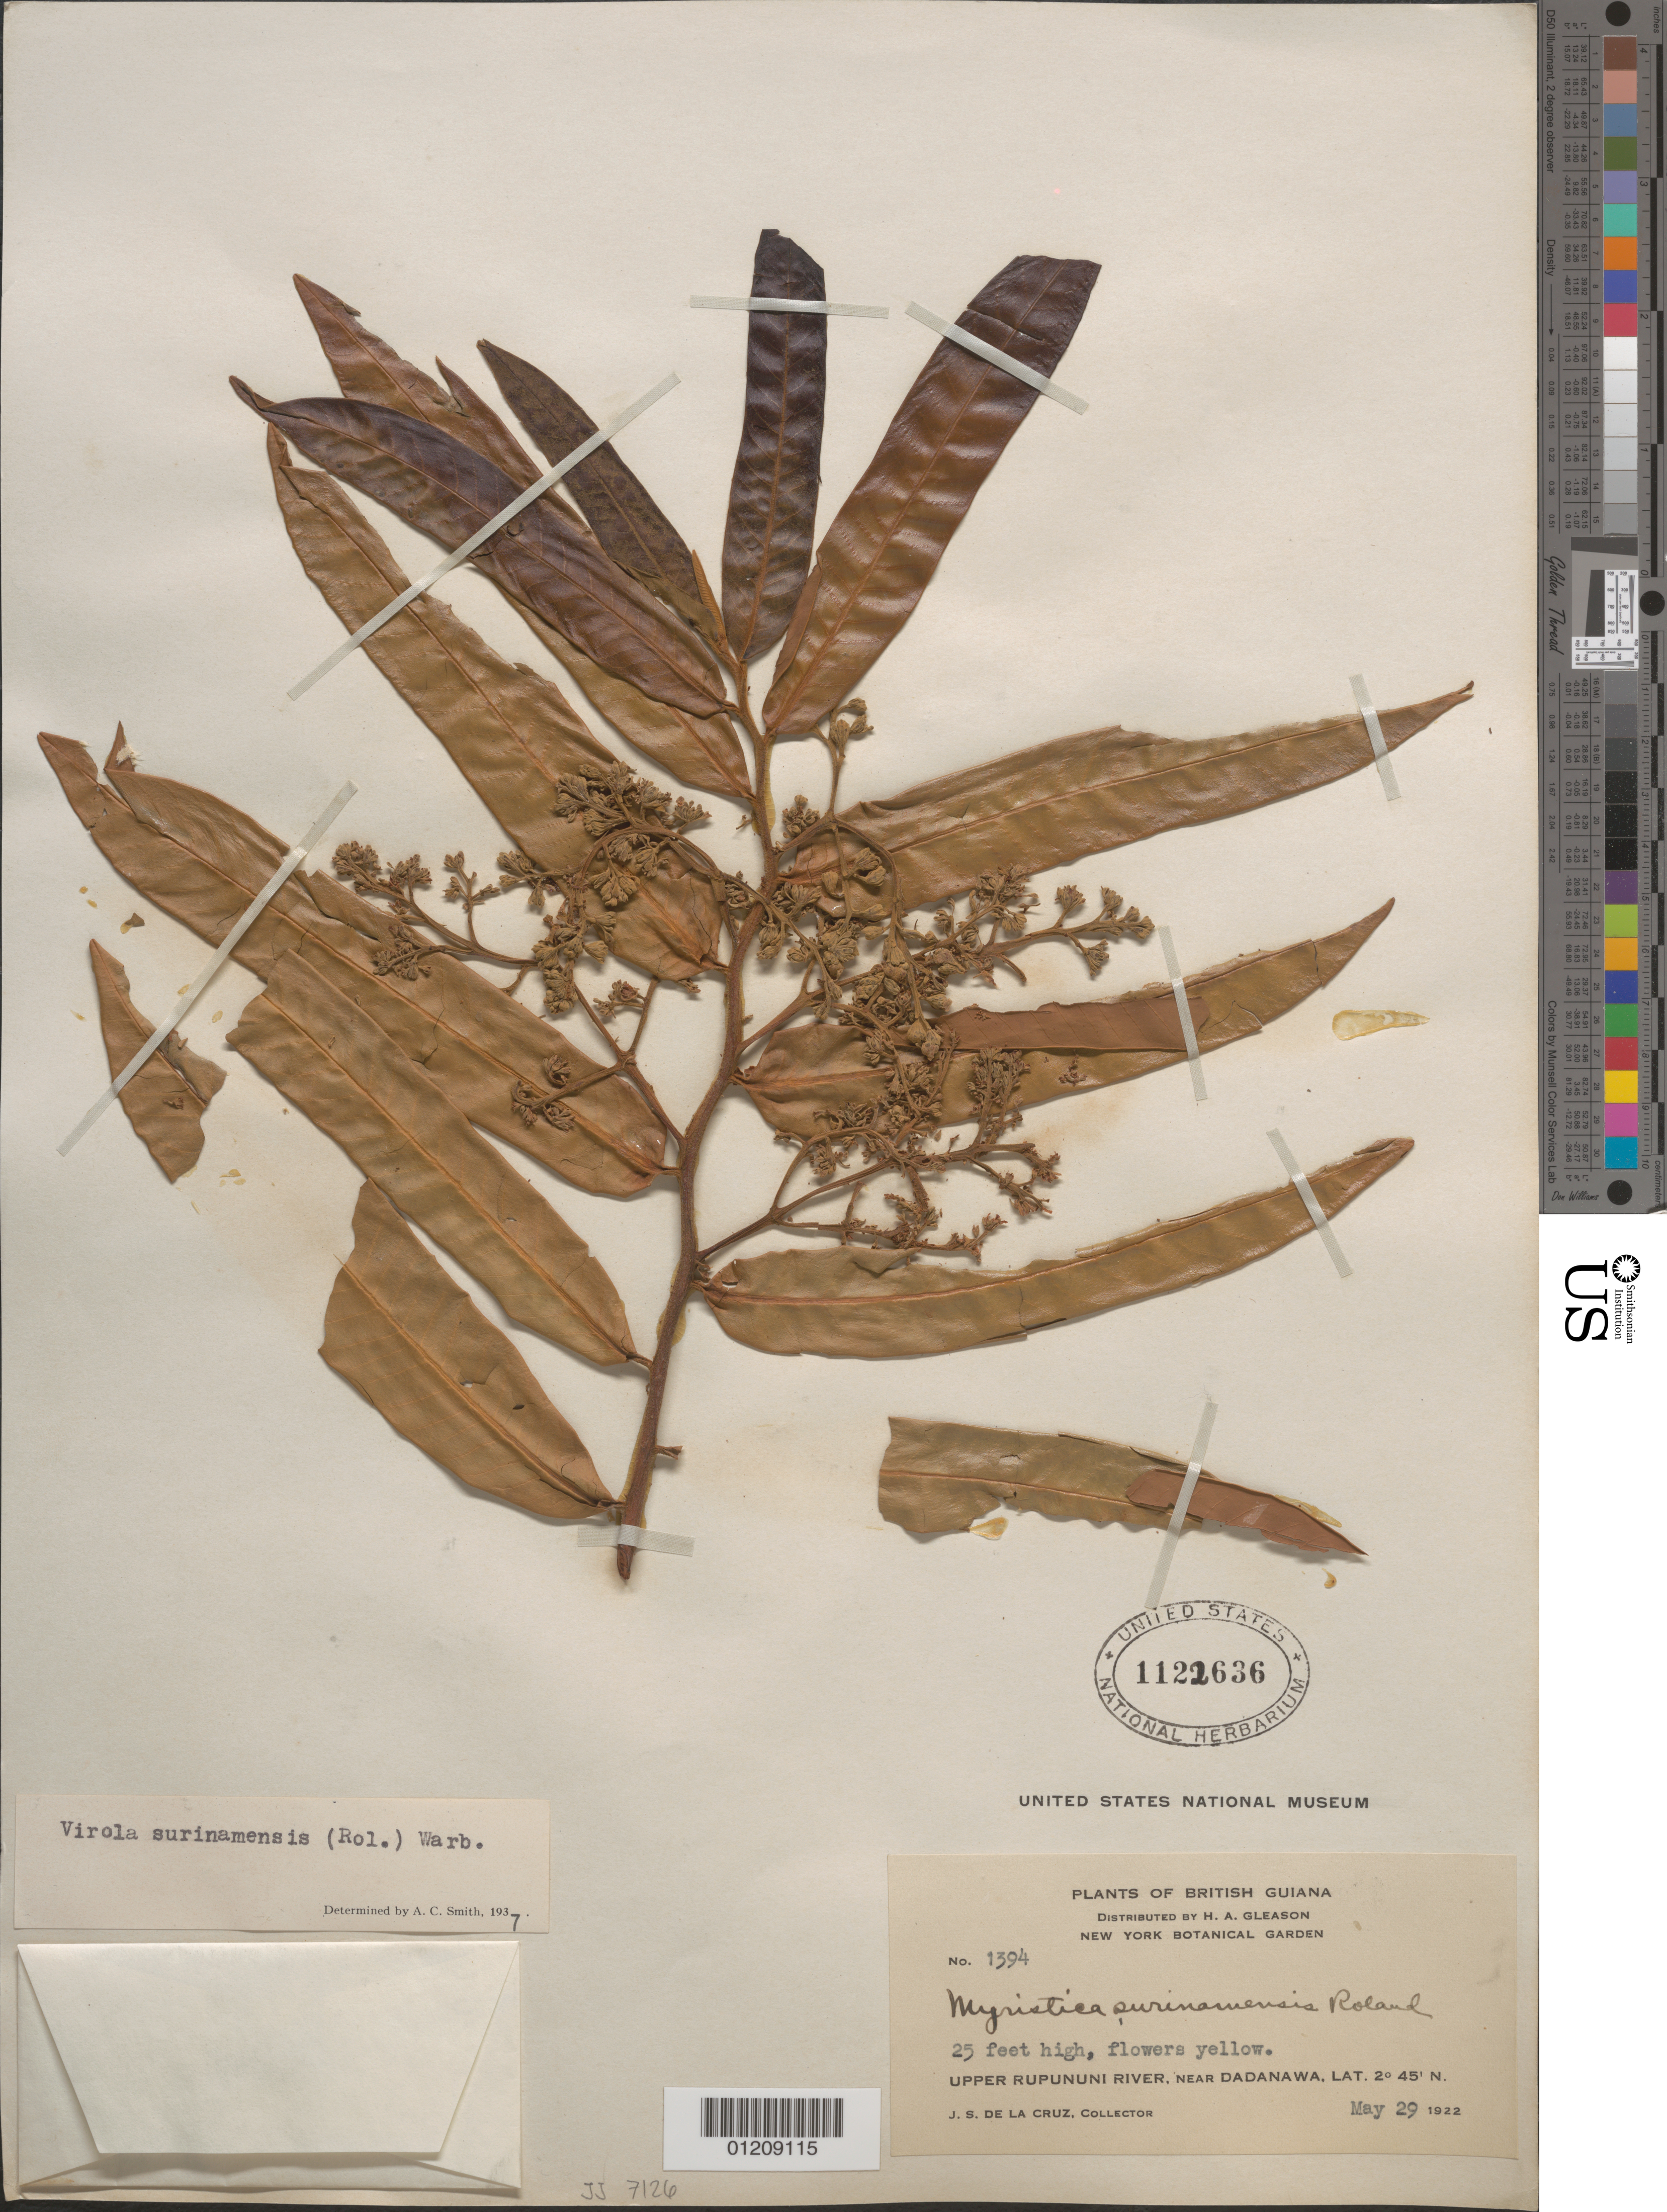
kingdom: Plantae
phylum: Tracheophyta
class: Magnoliopsida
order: Magnoliales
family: Myristicaceae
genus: Virola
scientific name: Virola surinamensis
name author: (Rol.) Warb.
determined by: Smith, A. C.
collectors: J. S. de la Cruz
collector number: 1394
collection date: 1922-05-29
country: Guyana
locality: near Dadanawa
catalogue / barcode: US 1122636